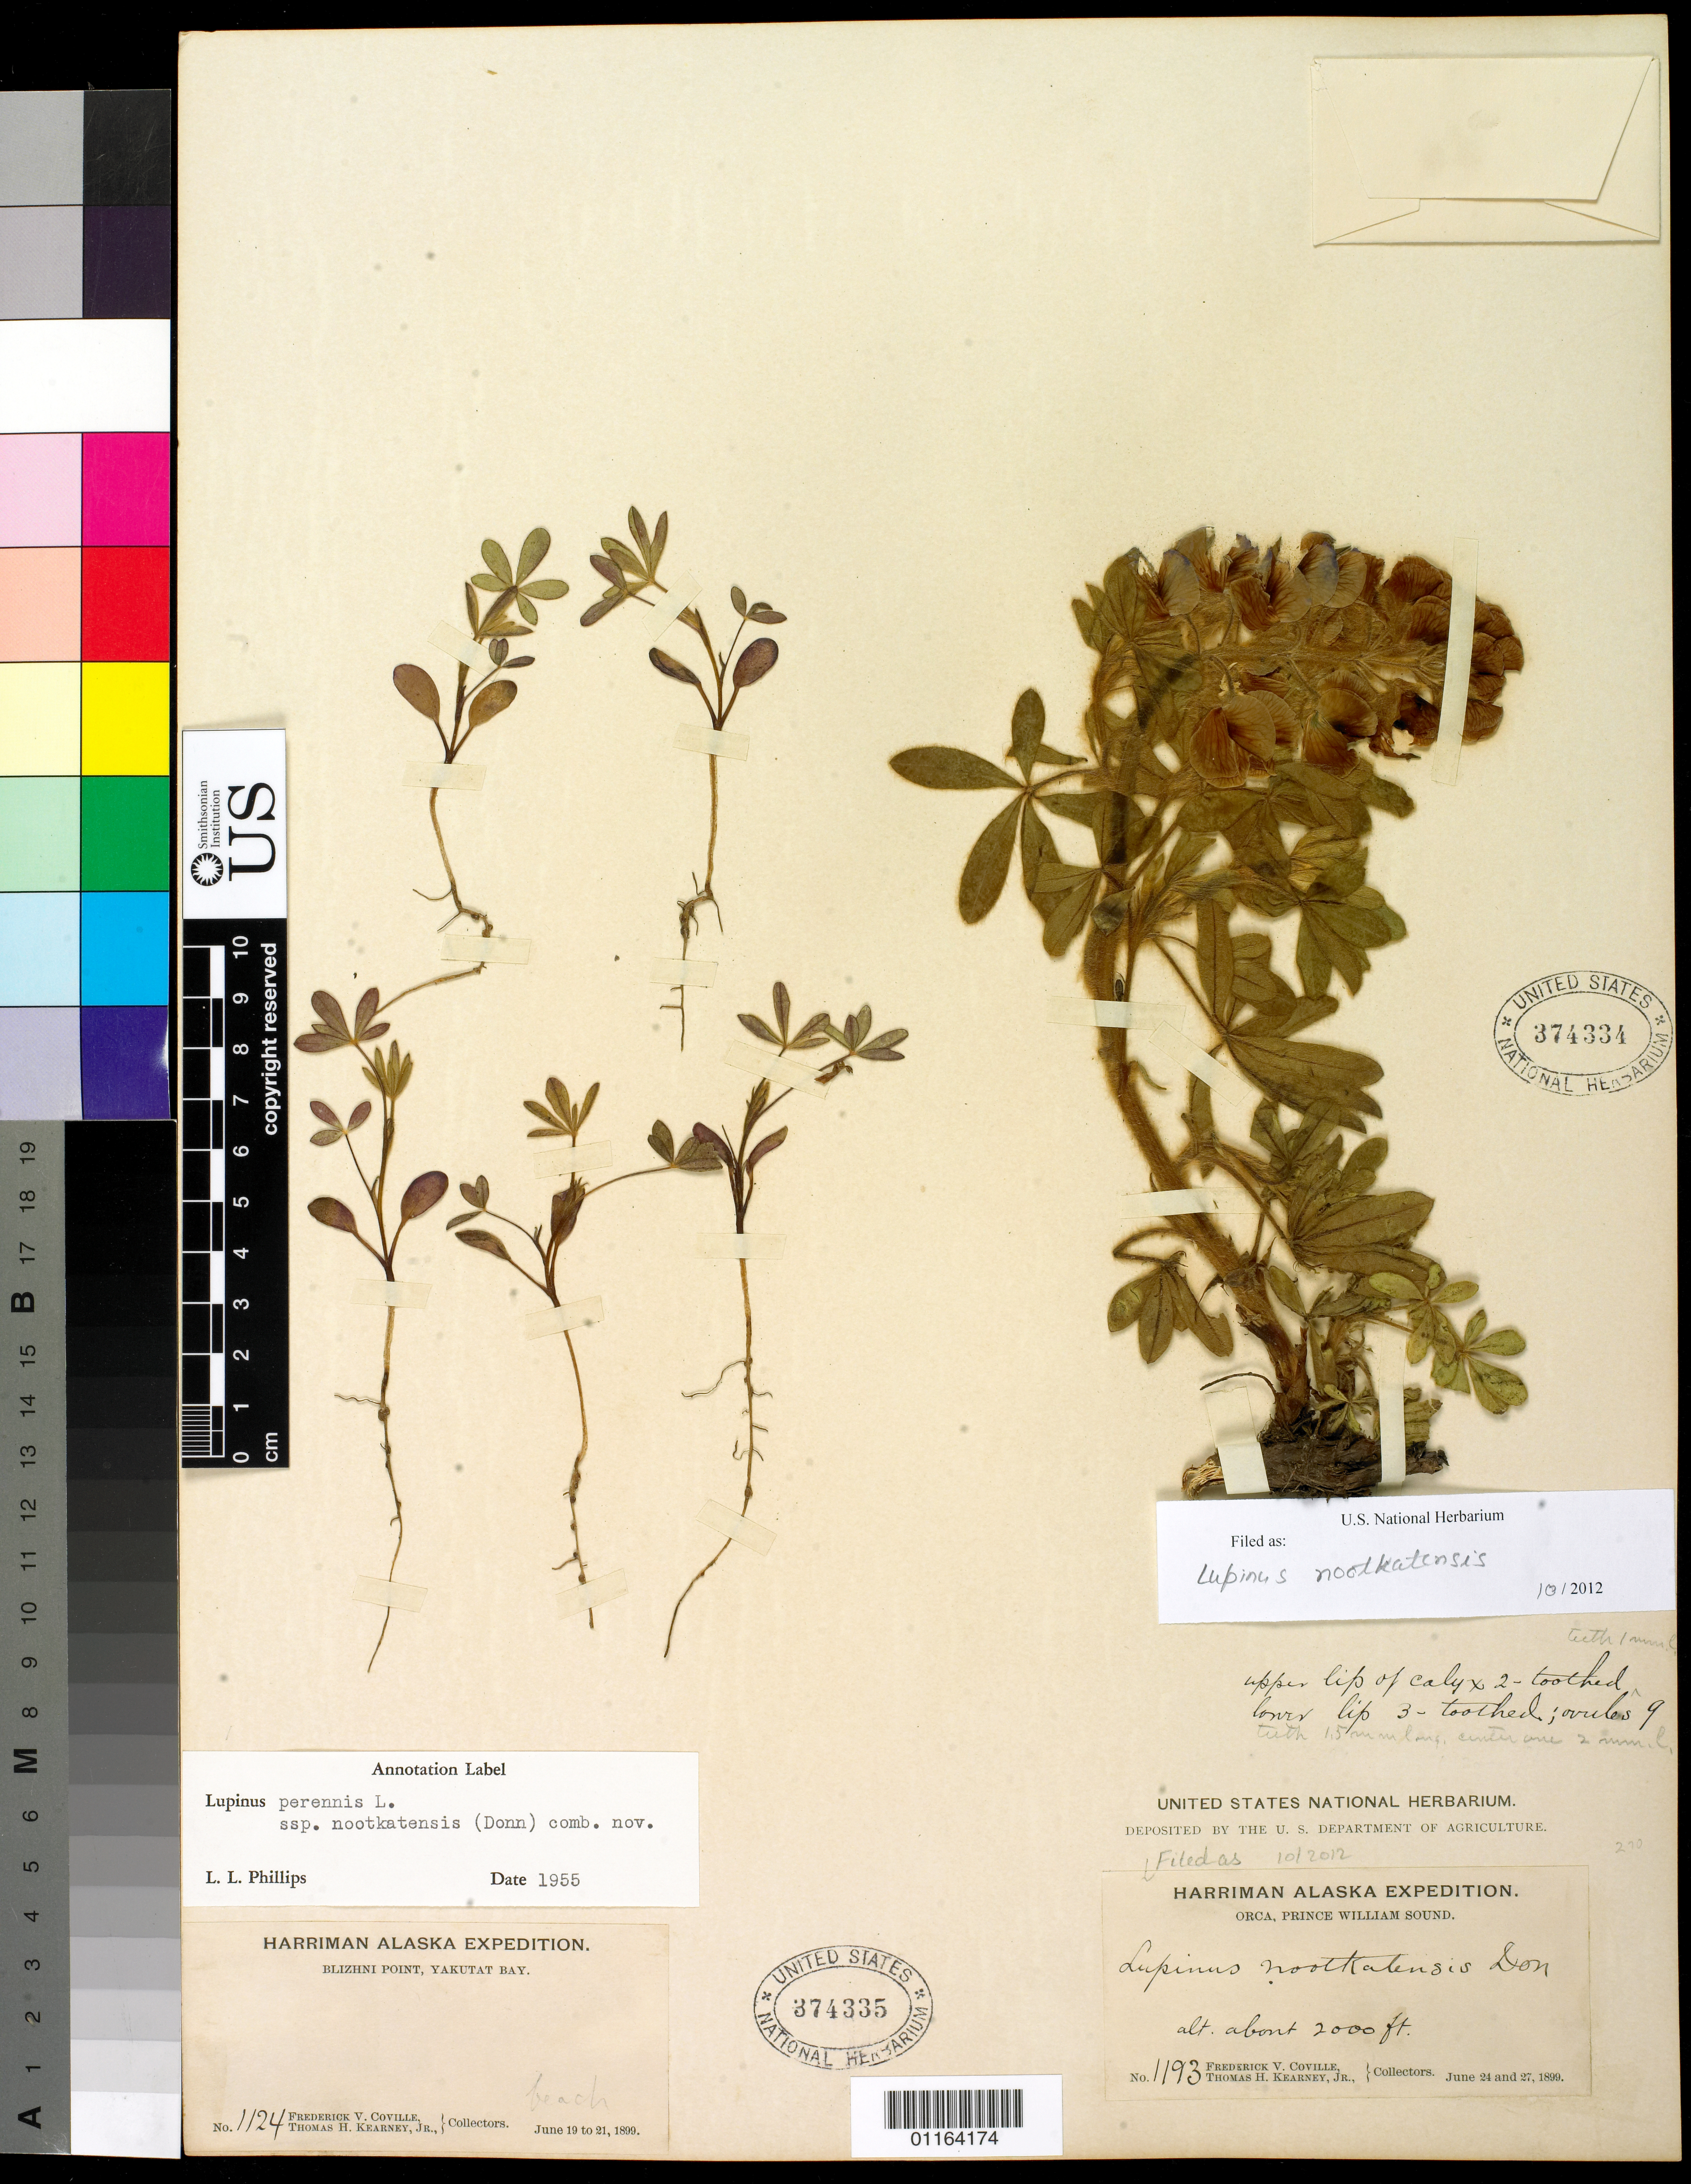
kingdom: Plantae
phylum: Tracheophyta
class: Magnoliopsida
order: Fabales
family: Fabaceae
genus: Lupinus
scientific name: Lupinus nootkatensis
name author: Donn ex Sims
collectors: F. V. Coville & T. H. Kearney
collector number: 1193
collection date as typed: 24 Jun 1899 to 27 Jun 1899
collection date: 1899-06-24/1899-06-27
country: United States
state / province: Alaska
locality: Orca, Prince William Sound.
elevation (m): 610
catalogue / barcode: US 374334-2